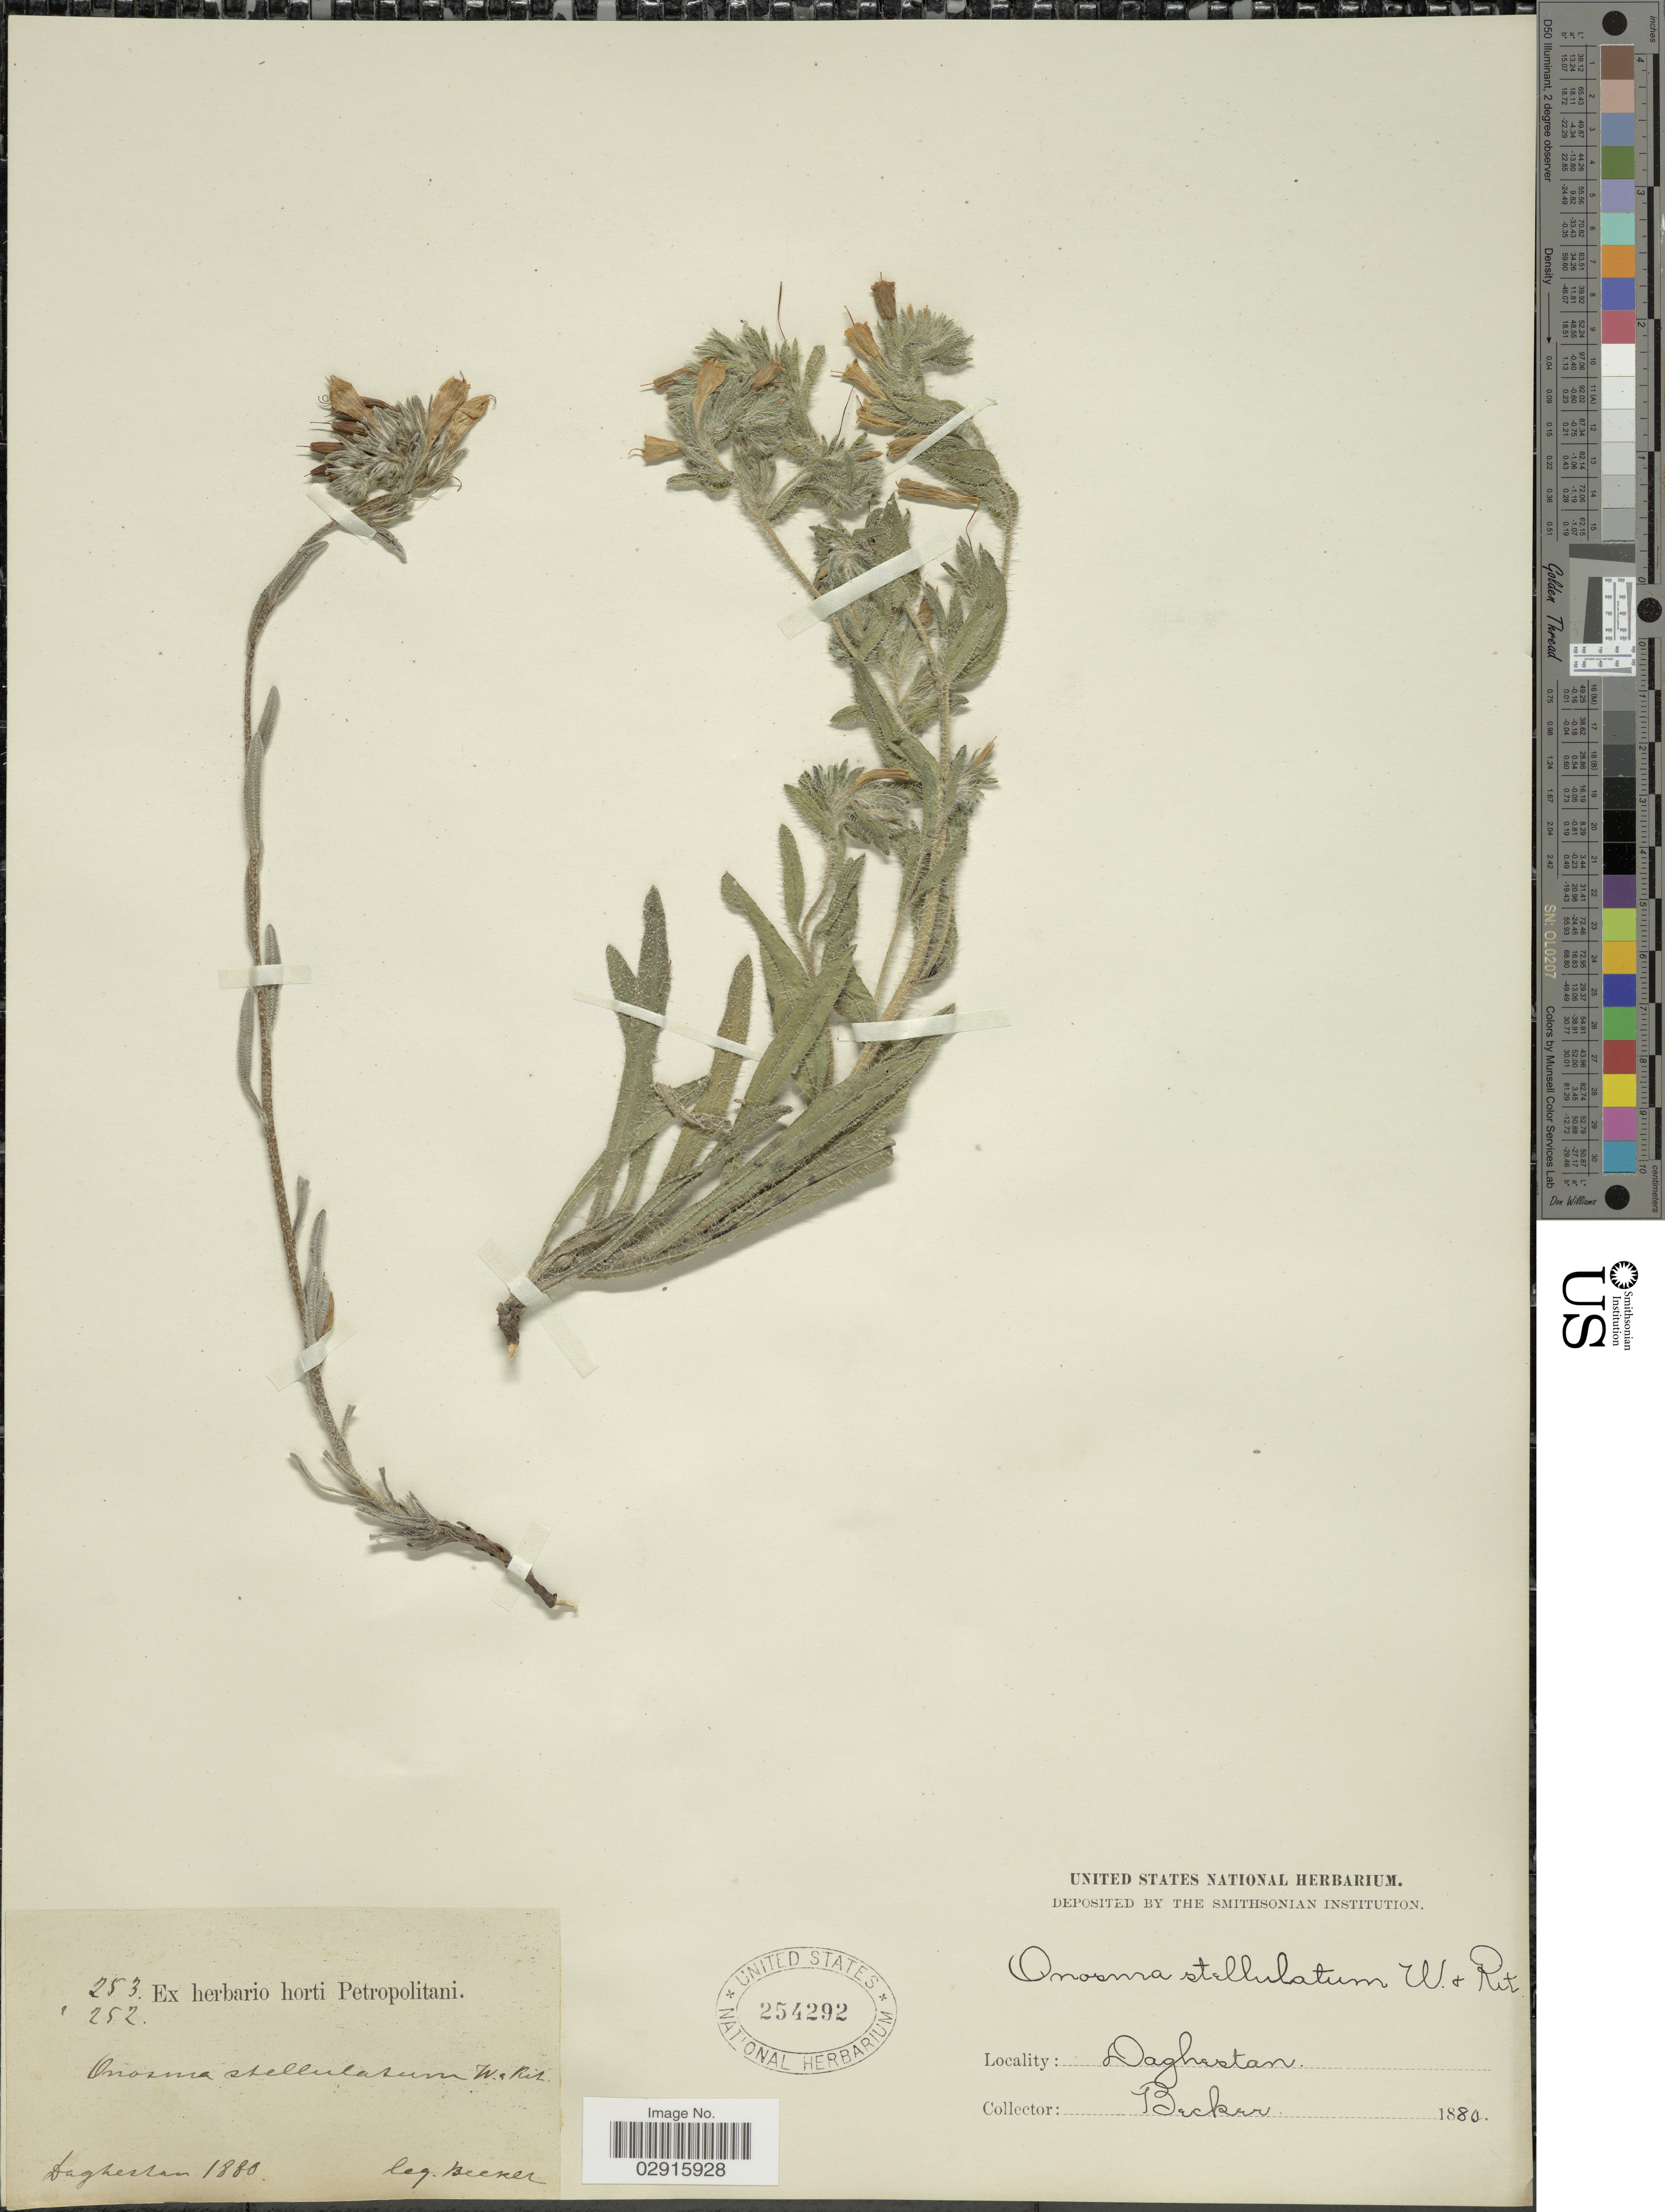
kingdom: Plantae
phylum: Tracheophyta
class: Magnoliopsida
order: Boraginales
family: Boraginaceae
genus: Onosma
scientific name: Onosma stellulata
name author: Waldst. & Kit.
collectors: -. Becker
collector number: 252/253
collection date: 1880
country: Russian Federation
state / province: Dagestan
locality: Daghestan.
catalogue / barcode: US 254292